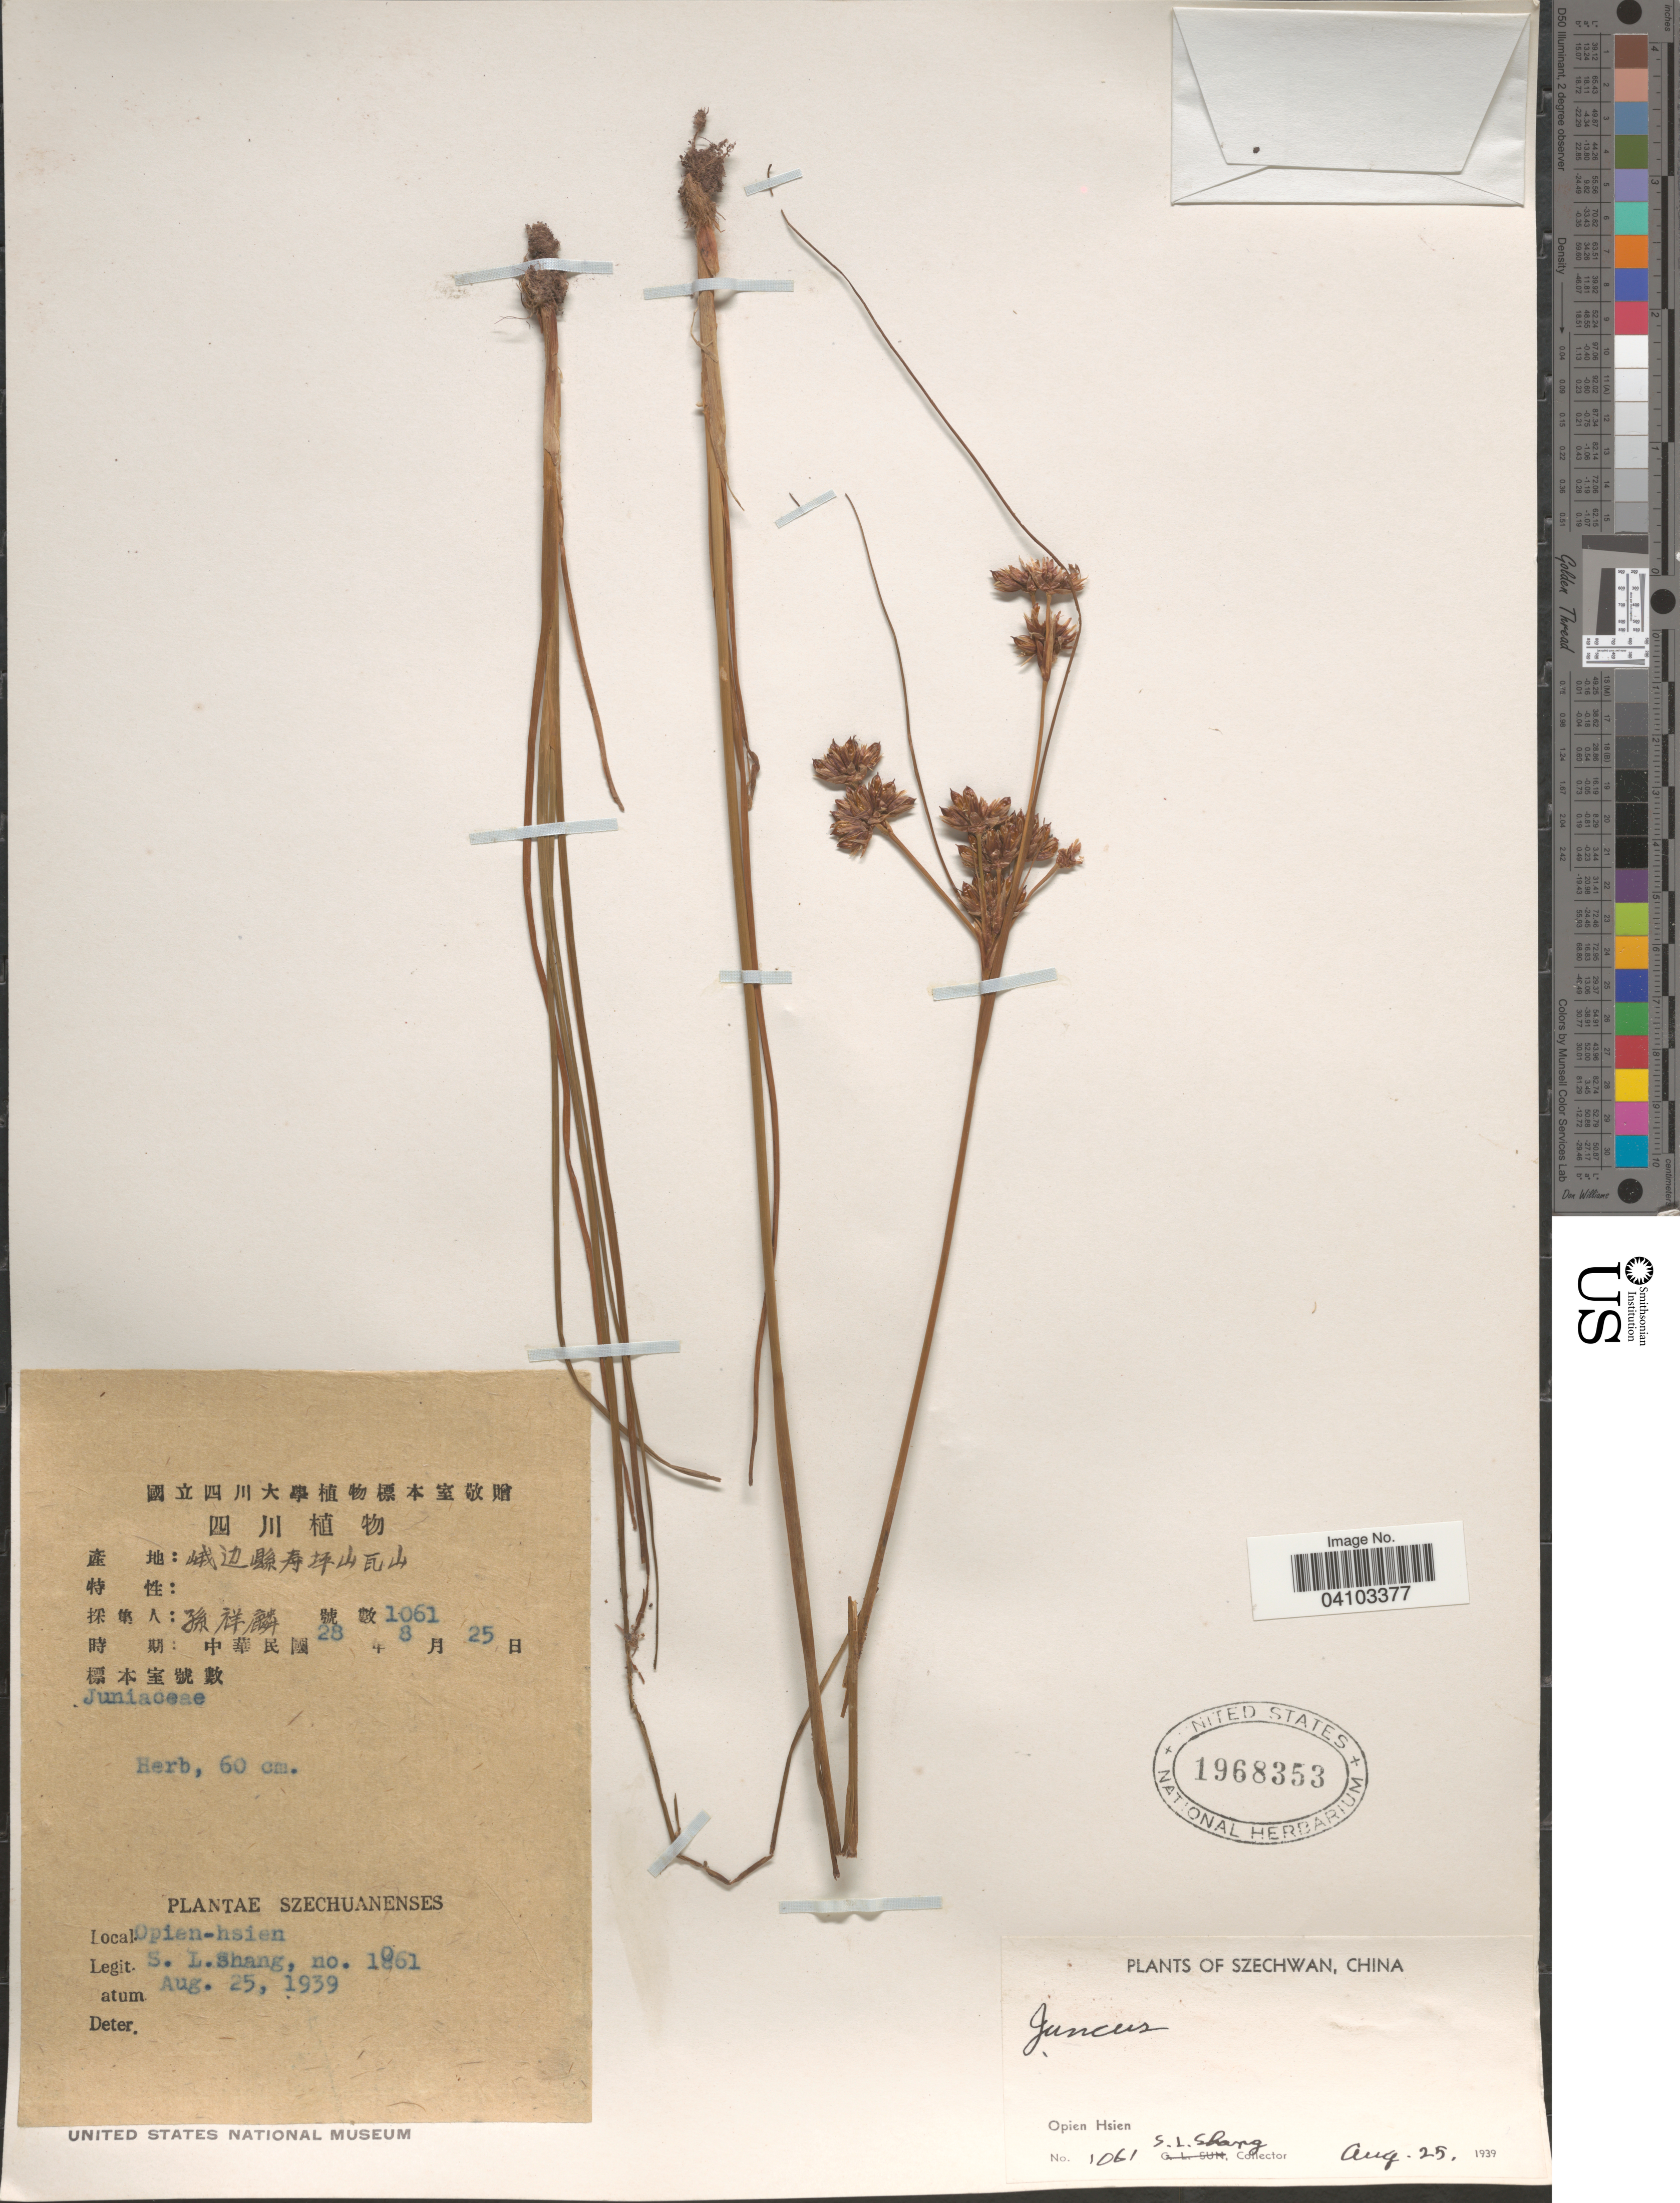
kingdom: Plantae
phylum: Tracheophyta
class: Liliopsida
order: Poales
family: Juncaceae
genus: Juncus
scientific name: Juncus sp.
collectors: S. Shang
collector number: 1061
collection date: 1939-08-25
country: China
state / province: Sichuan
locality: Szechuanenses. Opien-hsien.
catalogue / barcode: US 1968353